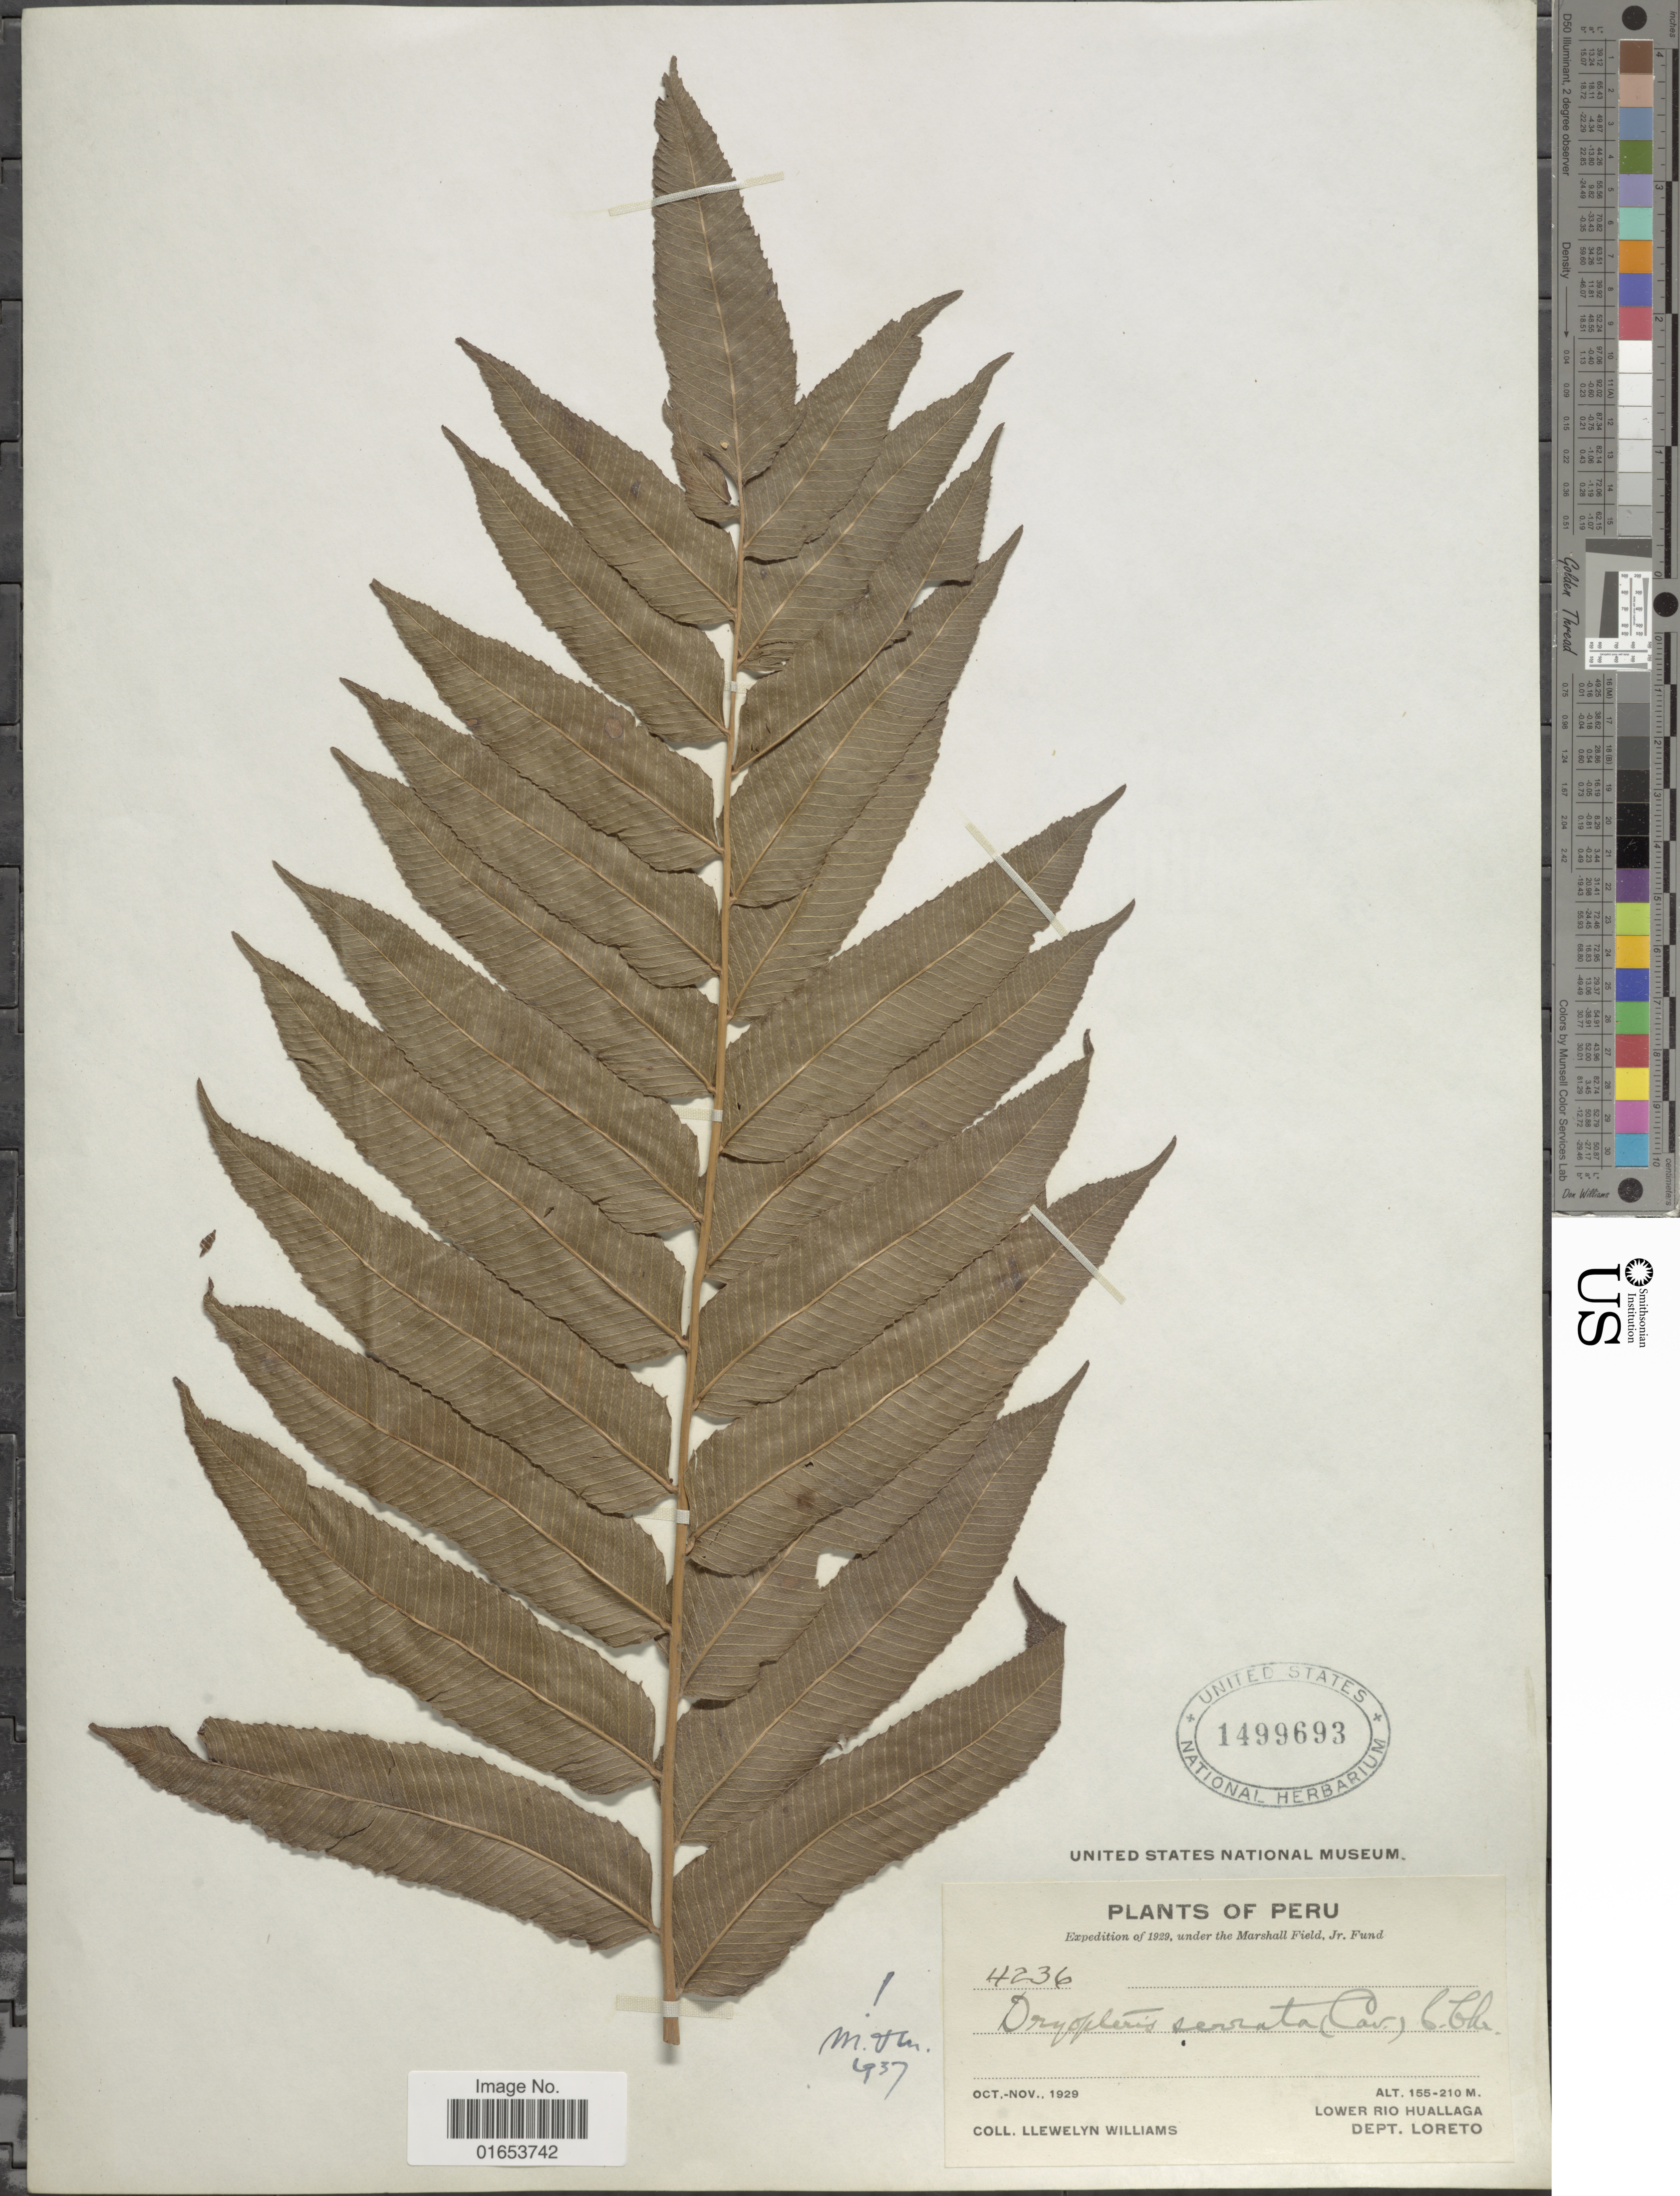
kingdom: Plantae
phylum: Tracheophyta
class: Polypodiopsida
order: Polypodiales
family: Thelypteridaceae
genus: Meniscium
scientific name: Meniscium serratum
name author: Cav.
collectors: Ll. Williams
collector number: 4236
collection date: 1929-10/1929-11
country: Peru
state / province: Loreto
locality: Lower Rio Huallaga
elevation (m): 155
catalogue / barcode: US 1499693